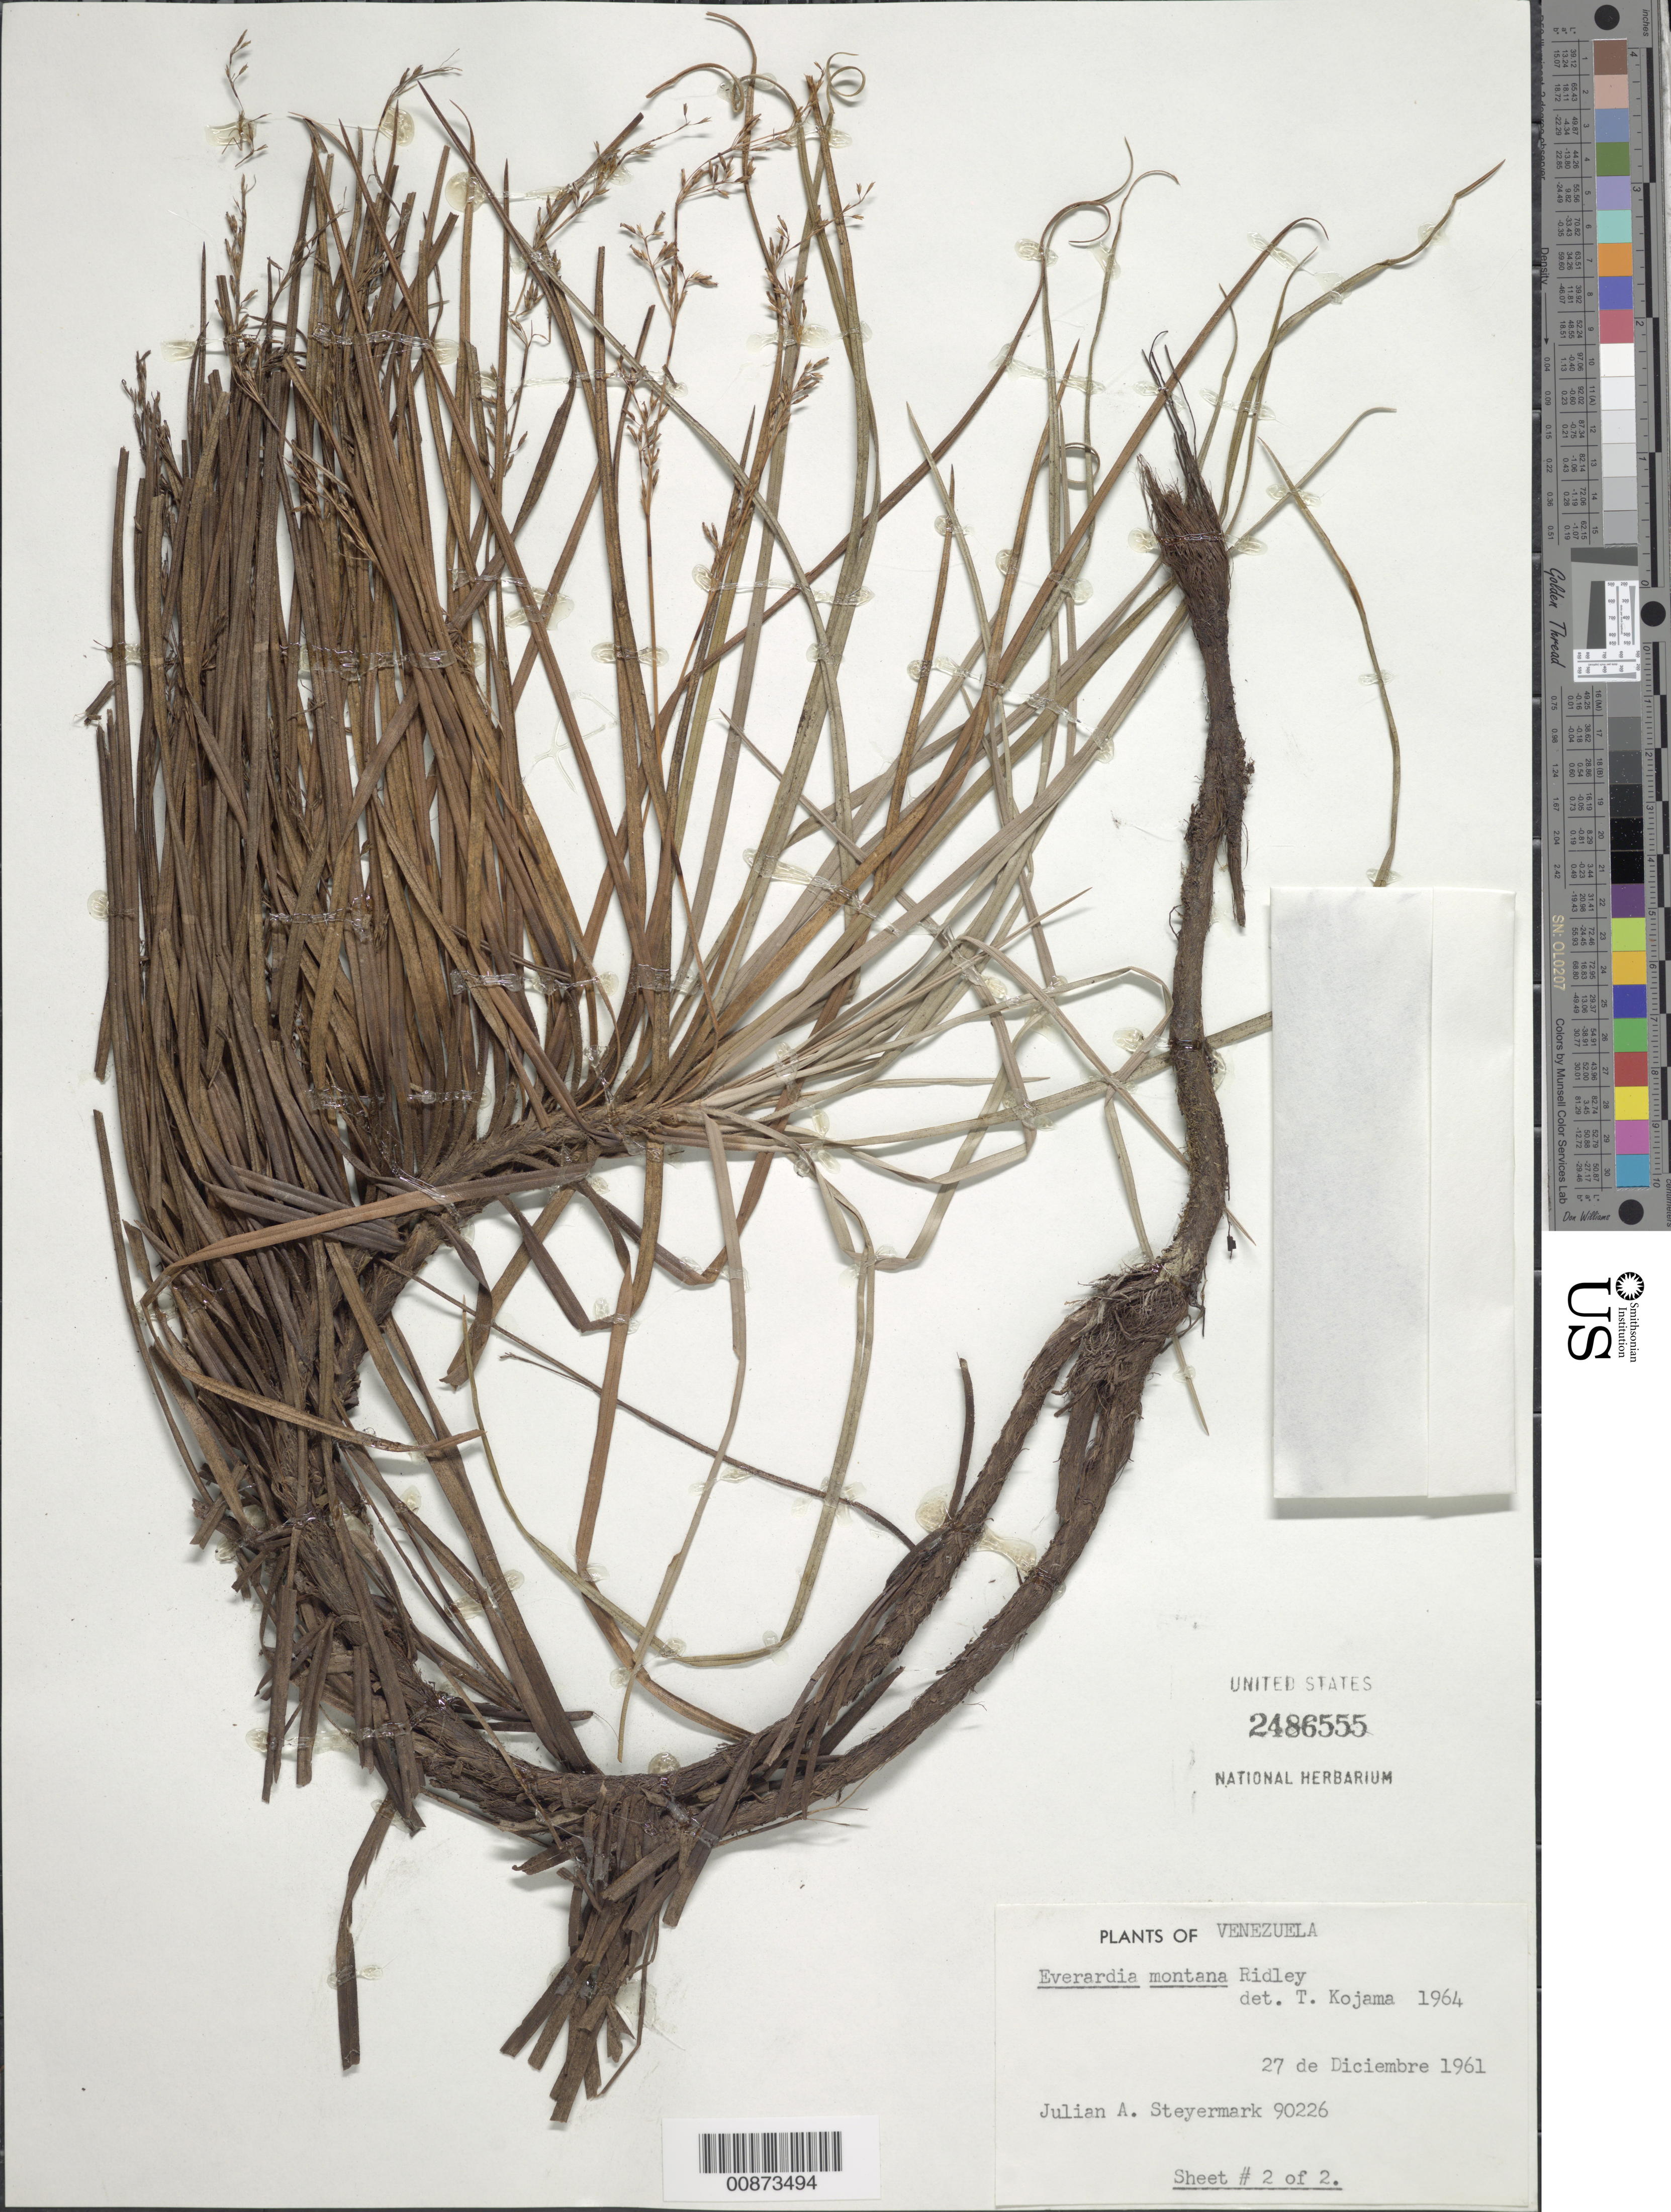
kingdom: Plantae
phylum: Tracheophyta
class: Liliopsida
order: Poales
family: Cyperaceae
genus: Cephalocarpus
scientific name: Cephalocarpus montanus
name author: (Ridley) S.M. Costa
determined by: Strong, Mark T., (BOT), Smithsonian Institution - National Museum of Natural History (UNITED STATES)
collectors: J. Steyermark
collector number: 90226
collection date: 1961-12-27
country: Venezuela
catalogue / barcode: US 2486555